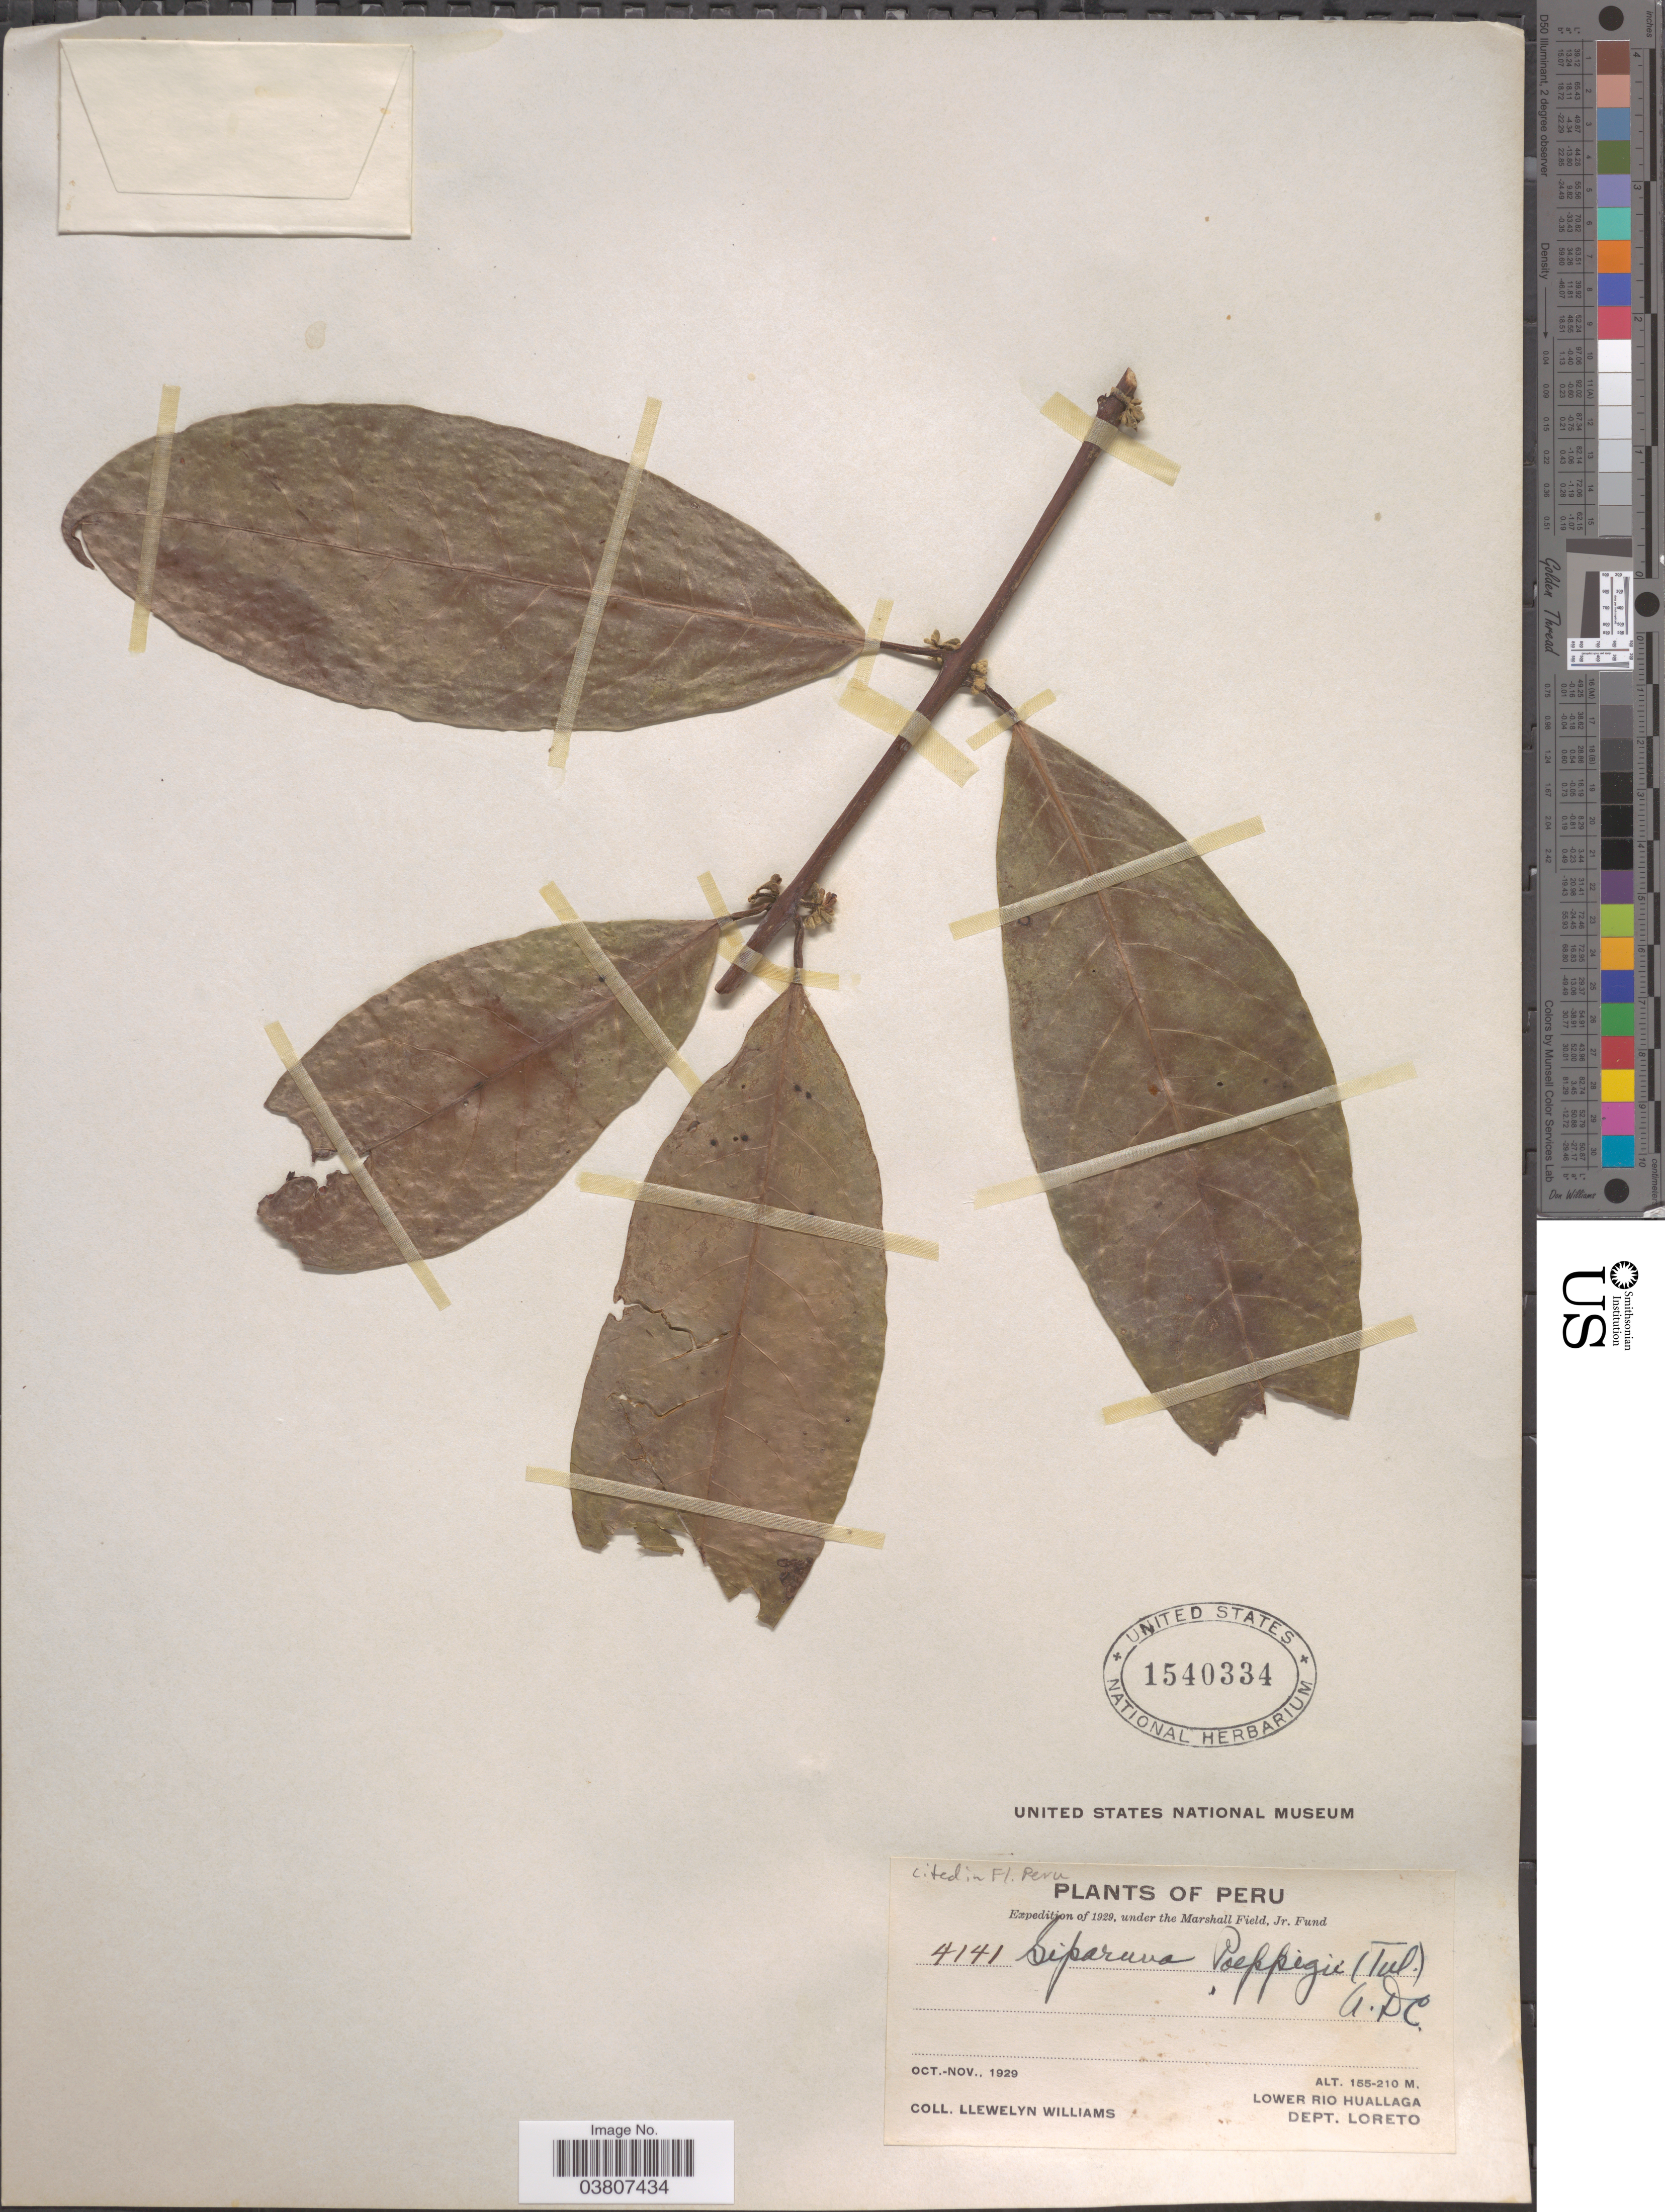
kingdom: Plantae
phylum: Tracheophyta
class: Magnoliopsida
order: Laurales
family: Siparunaceae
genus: Siparuna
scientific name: Siparuna poeppigii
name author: (Tul.) A. DC.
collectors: Ll. Williams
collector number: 4141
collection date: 1929-10/1929-11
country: Peru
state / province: Loreto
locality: Lower Rio Huallaga. Dept. Loreto.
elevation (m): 155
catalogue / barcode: US 1540334